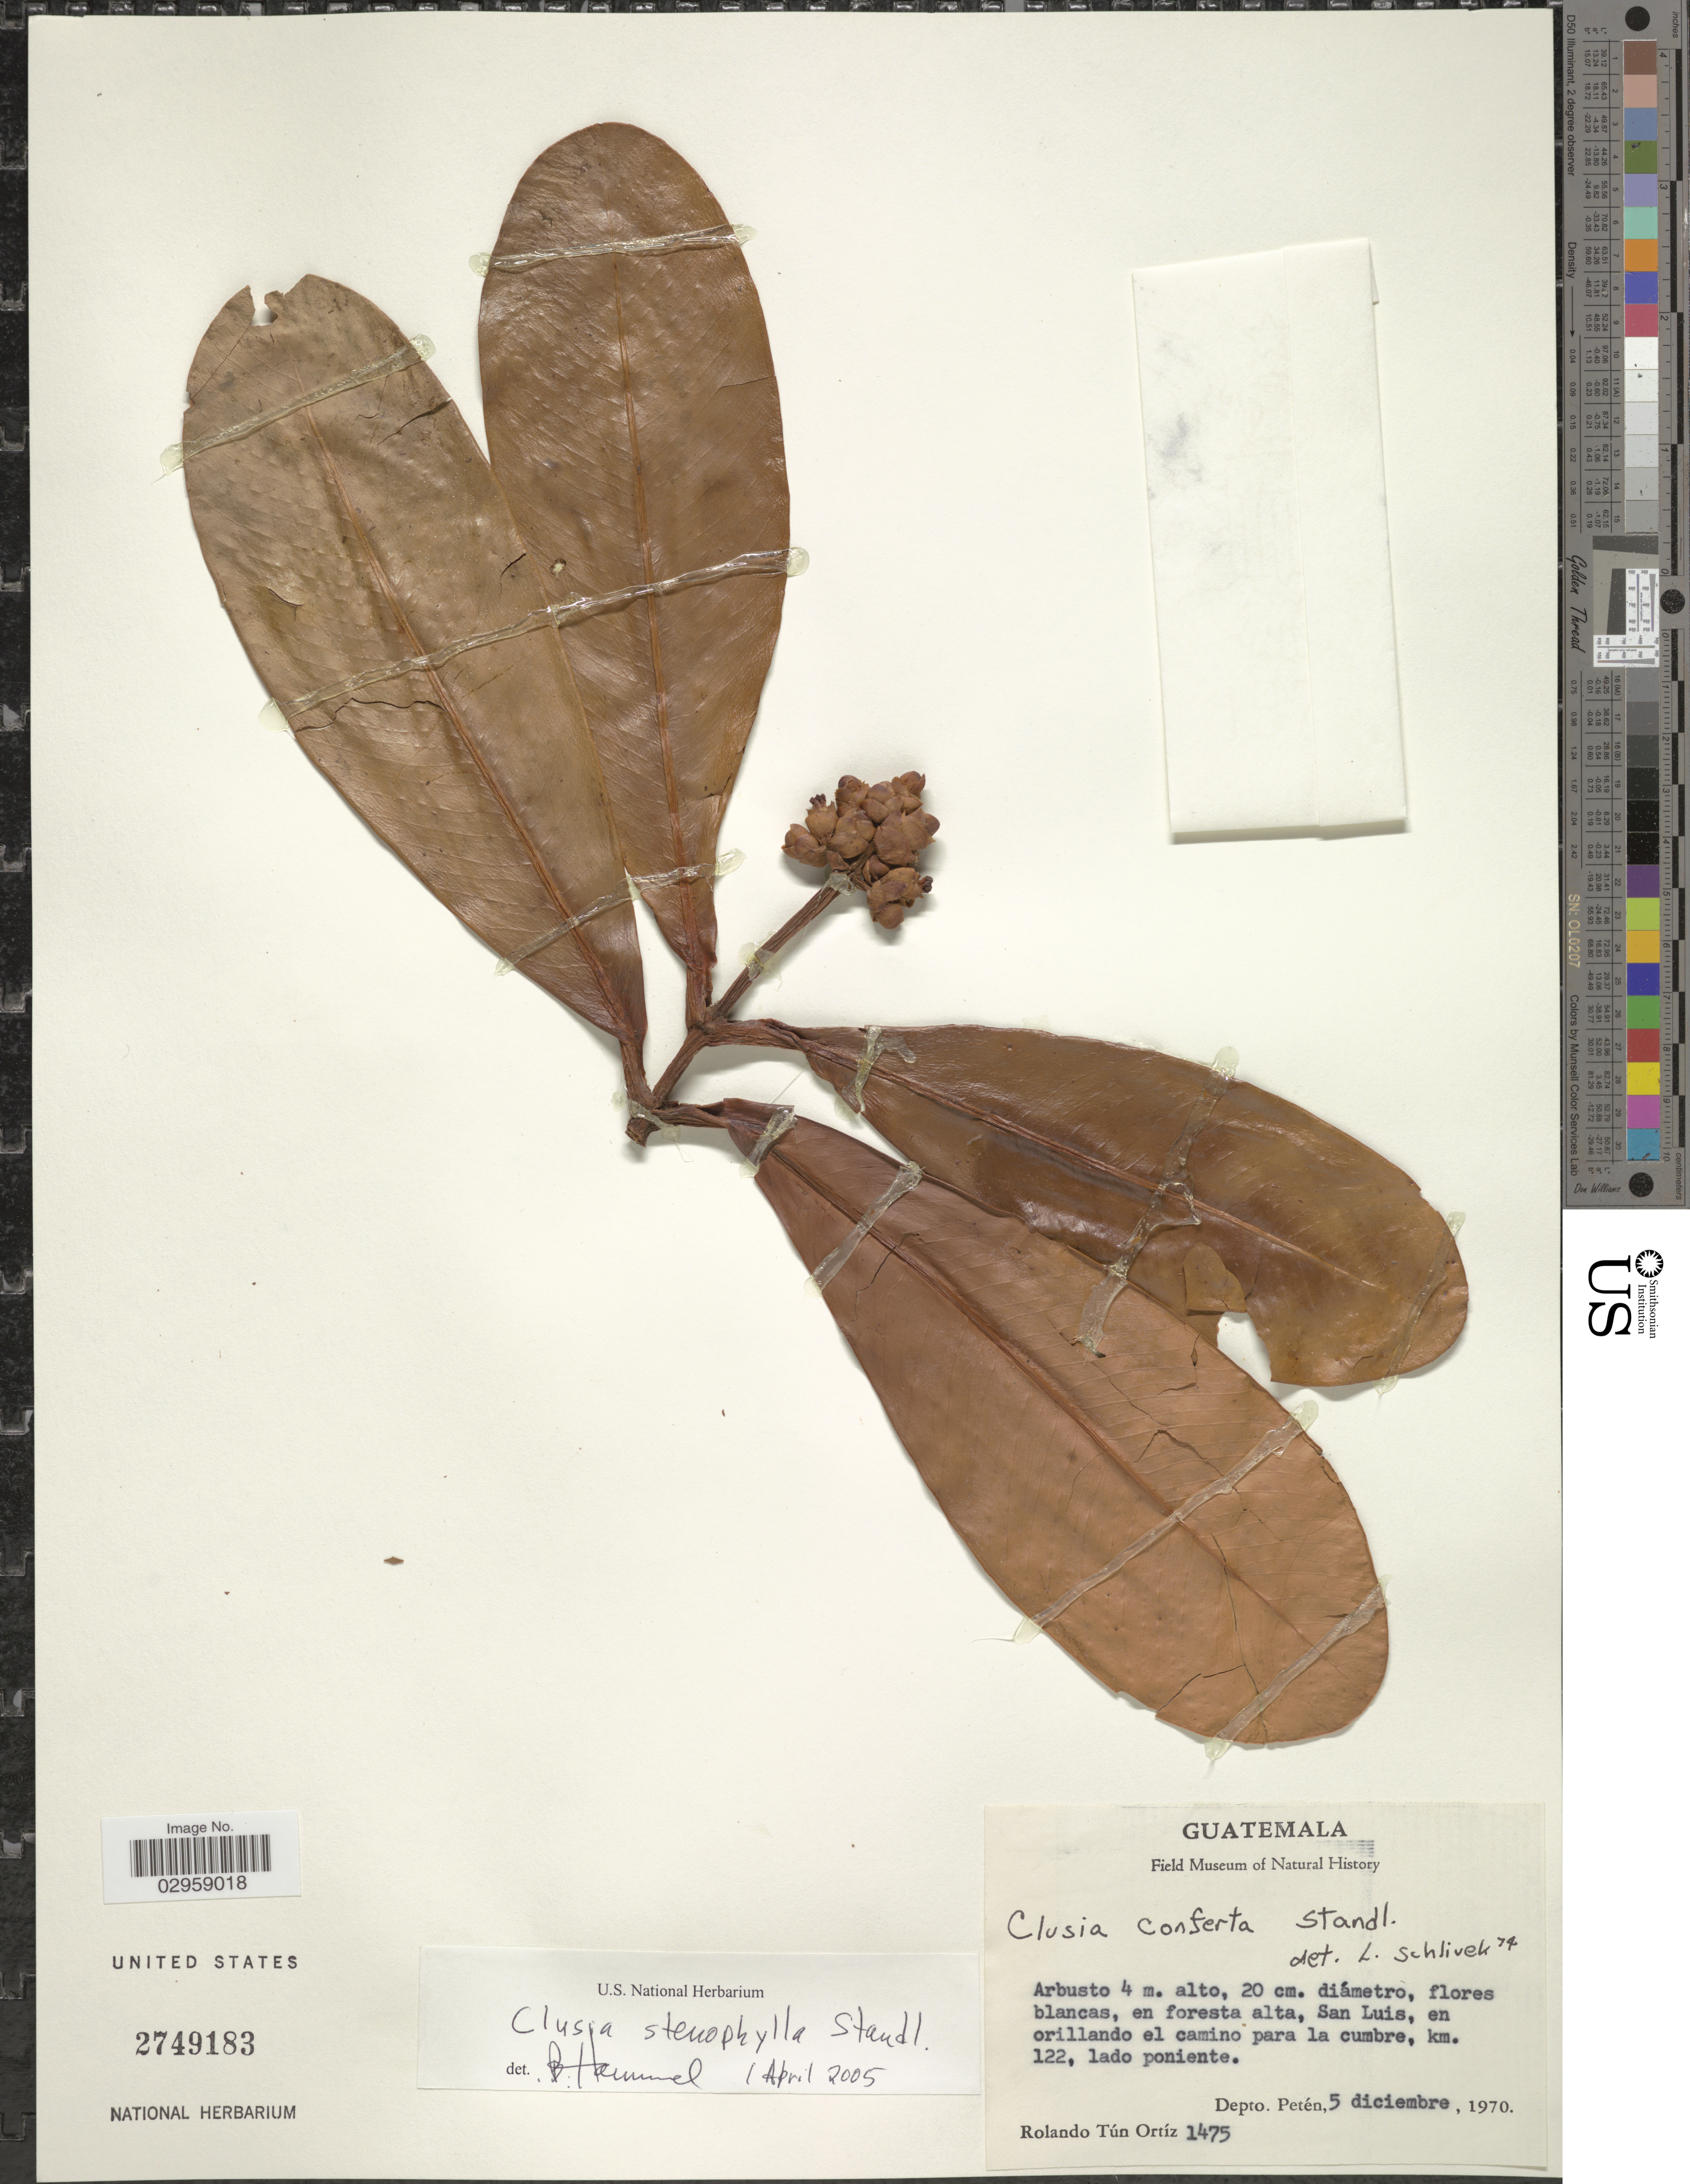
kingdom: Plantae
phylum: Tracheophyta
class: Magnoliopsida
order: Malpighiales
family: Clusiaceae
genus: Clusia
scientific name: Clusia stenophylla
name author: Standl.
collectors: R. T. Ortíz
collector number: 1475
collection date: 1970-12-05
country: Guatemala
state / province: El Petén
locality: San Luis, en orillanda el camino para la cumbre, km. 122, lado poniente. Depto. Petén.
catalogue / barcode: US 2749183